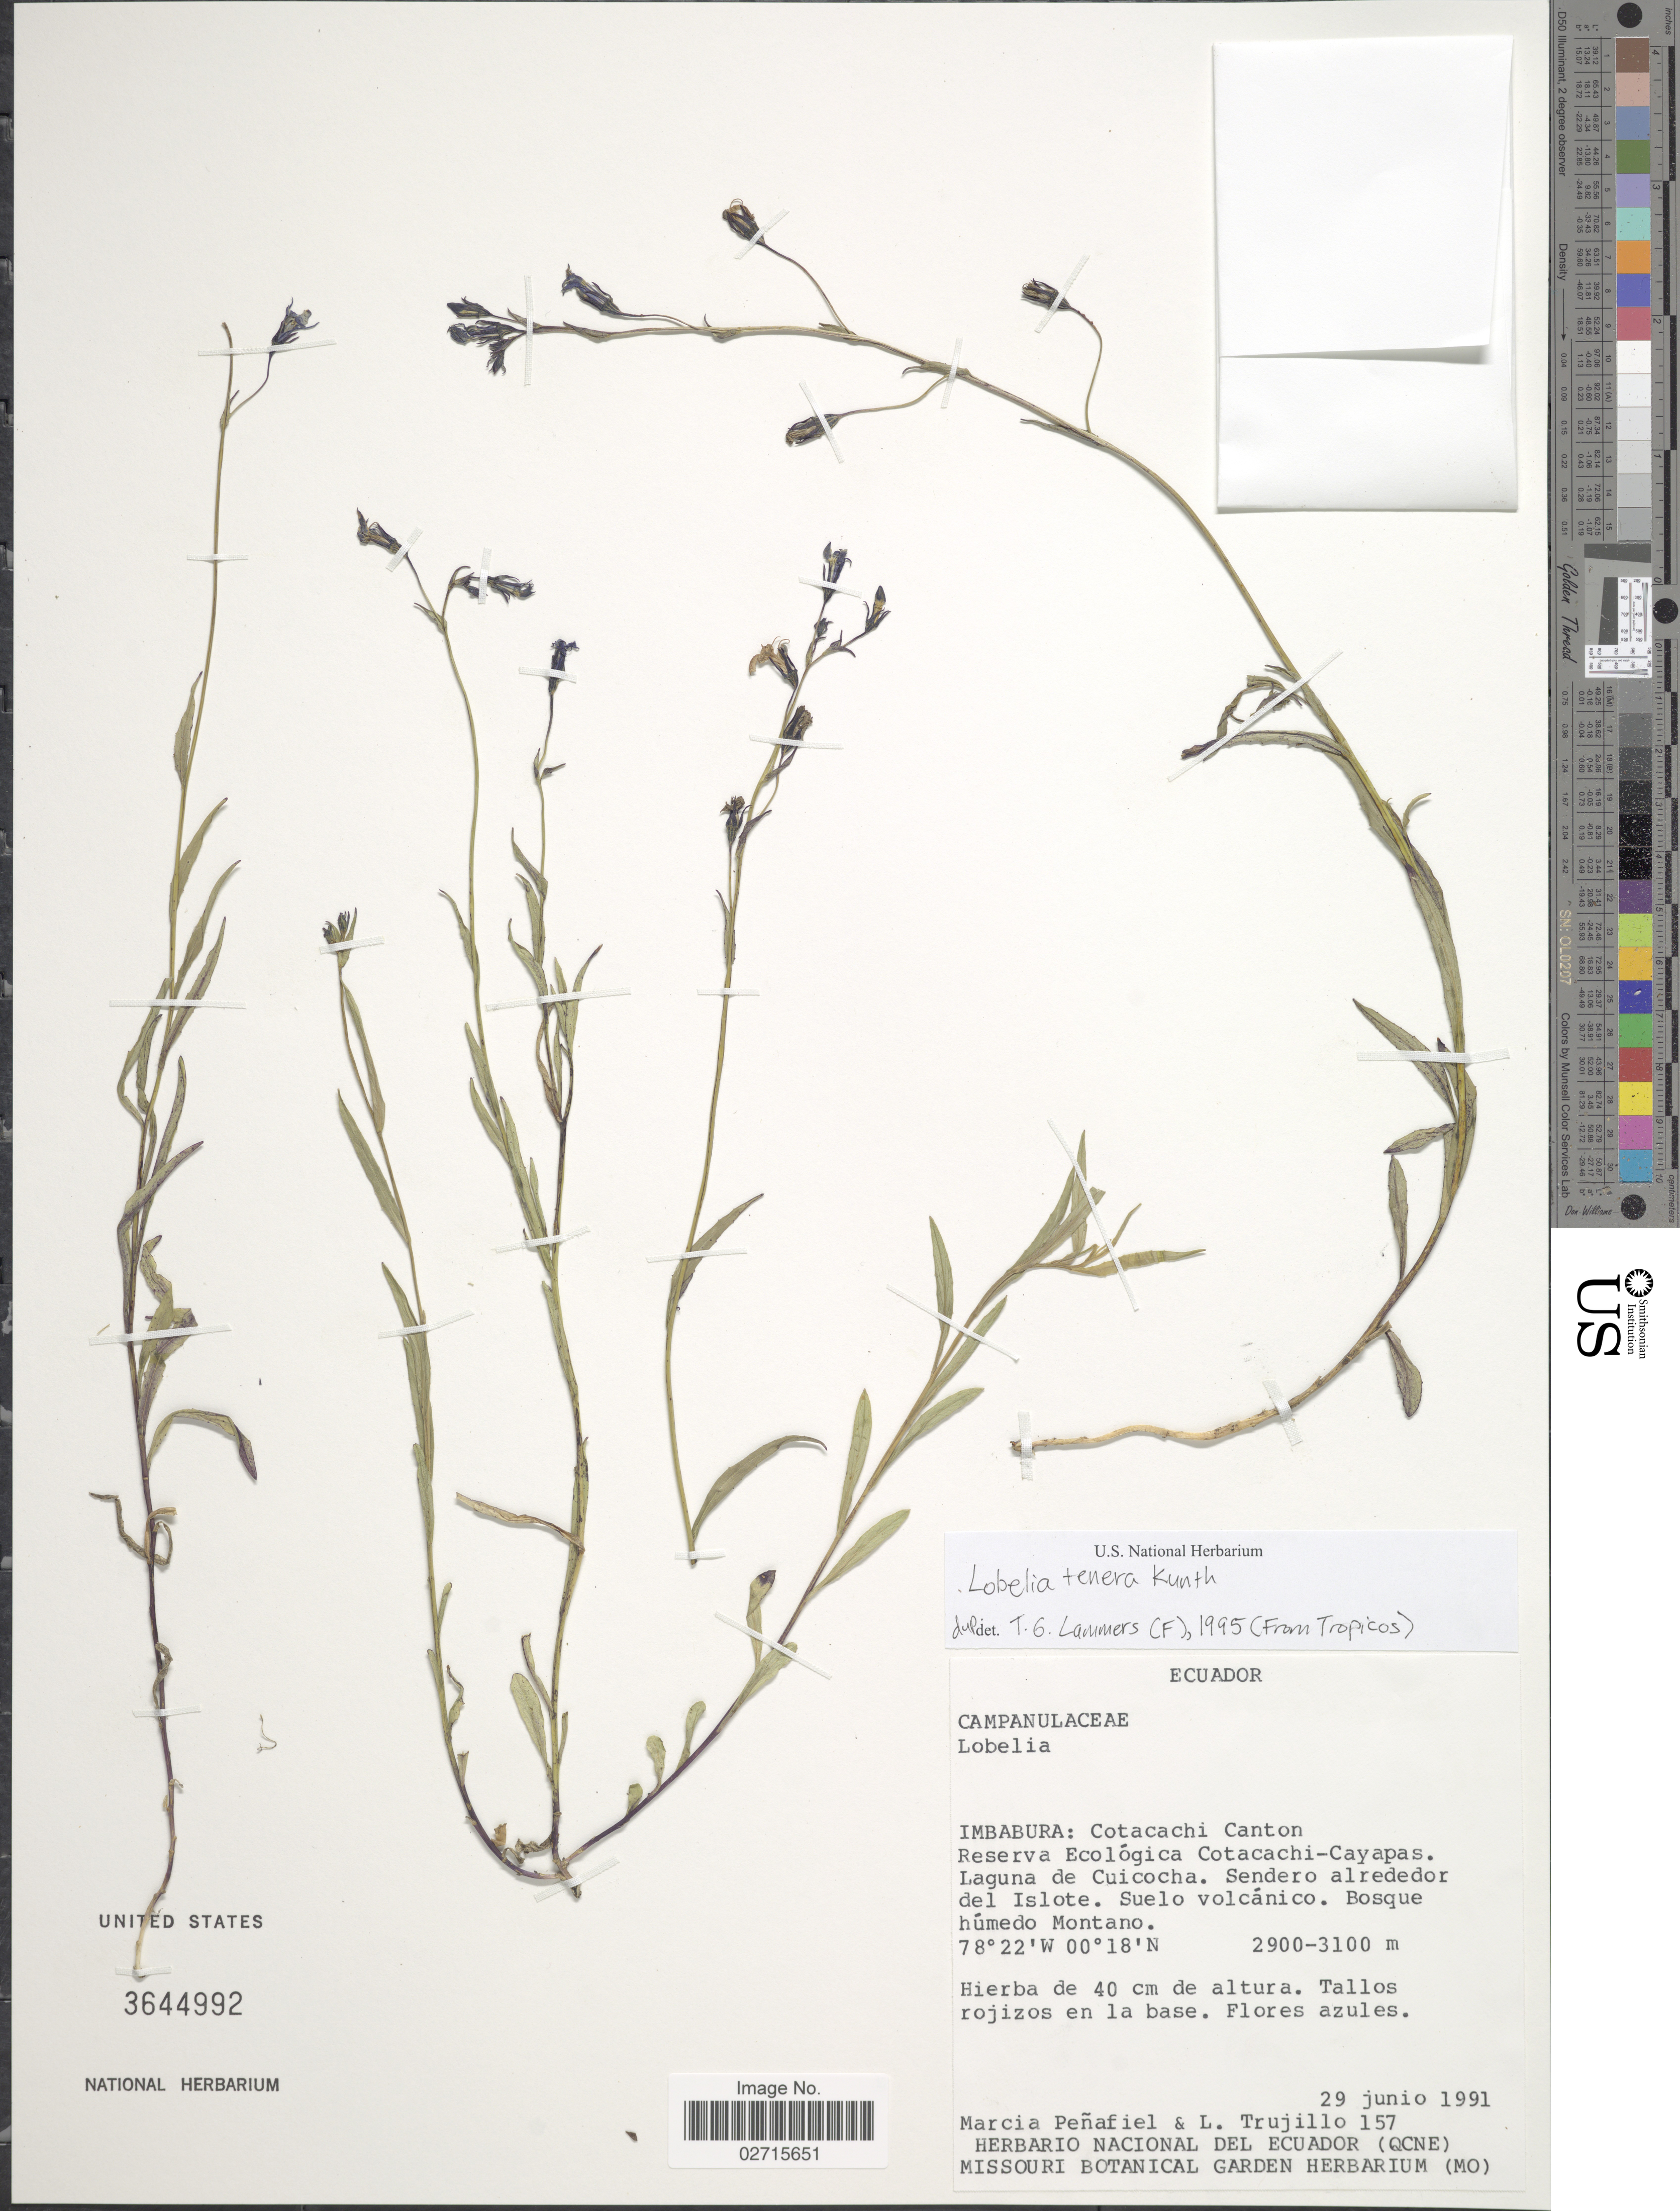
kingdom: Plantae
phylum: Tracheophyta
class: Magnoliopsida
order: Asterales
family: Campanulaceae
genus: Lobelia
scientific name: Lobelia tenera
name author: Kunth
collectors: M. Penafiel & L. Trujillo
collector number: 157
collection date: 1991-06-29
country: Ecuador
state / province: Imbabura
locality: Cotacachi Canton, Reserva Ecologica Cotacahi-Cayapas, Laguna de Cuicocha, sendero alrededor del Isote.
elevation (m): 2900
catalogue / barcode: US 3644992